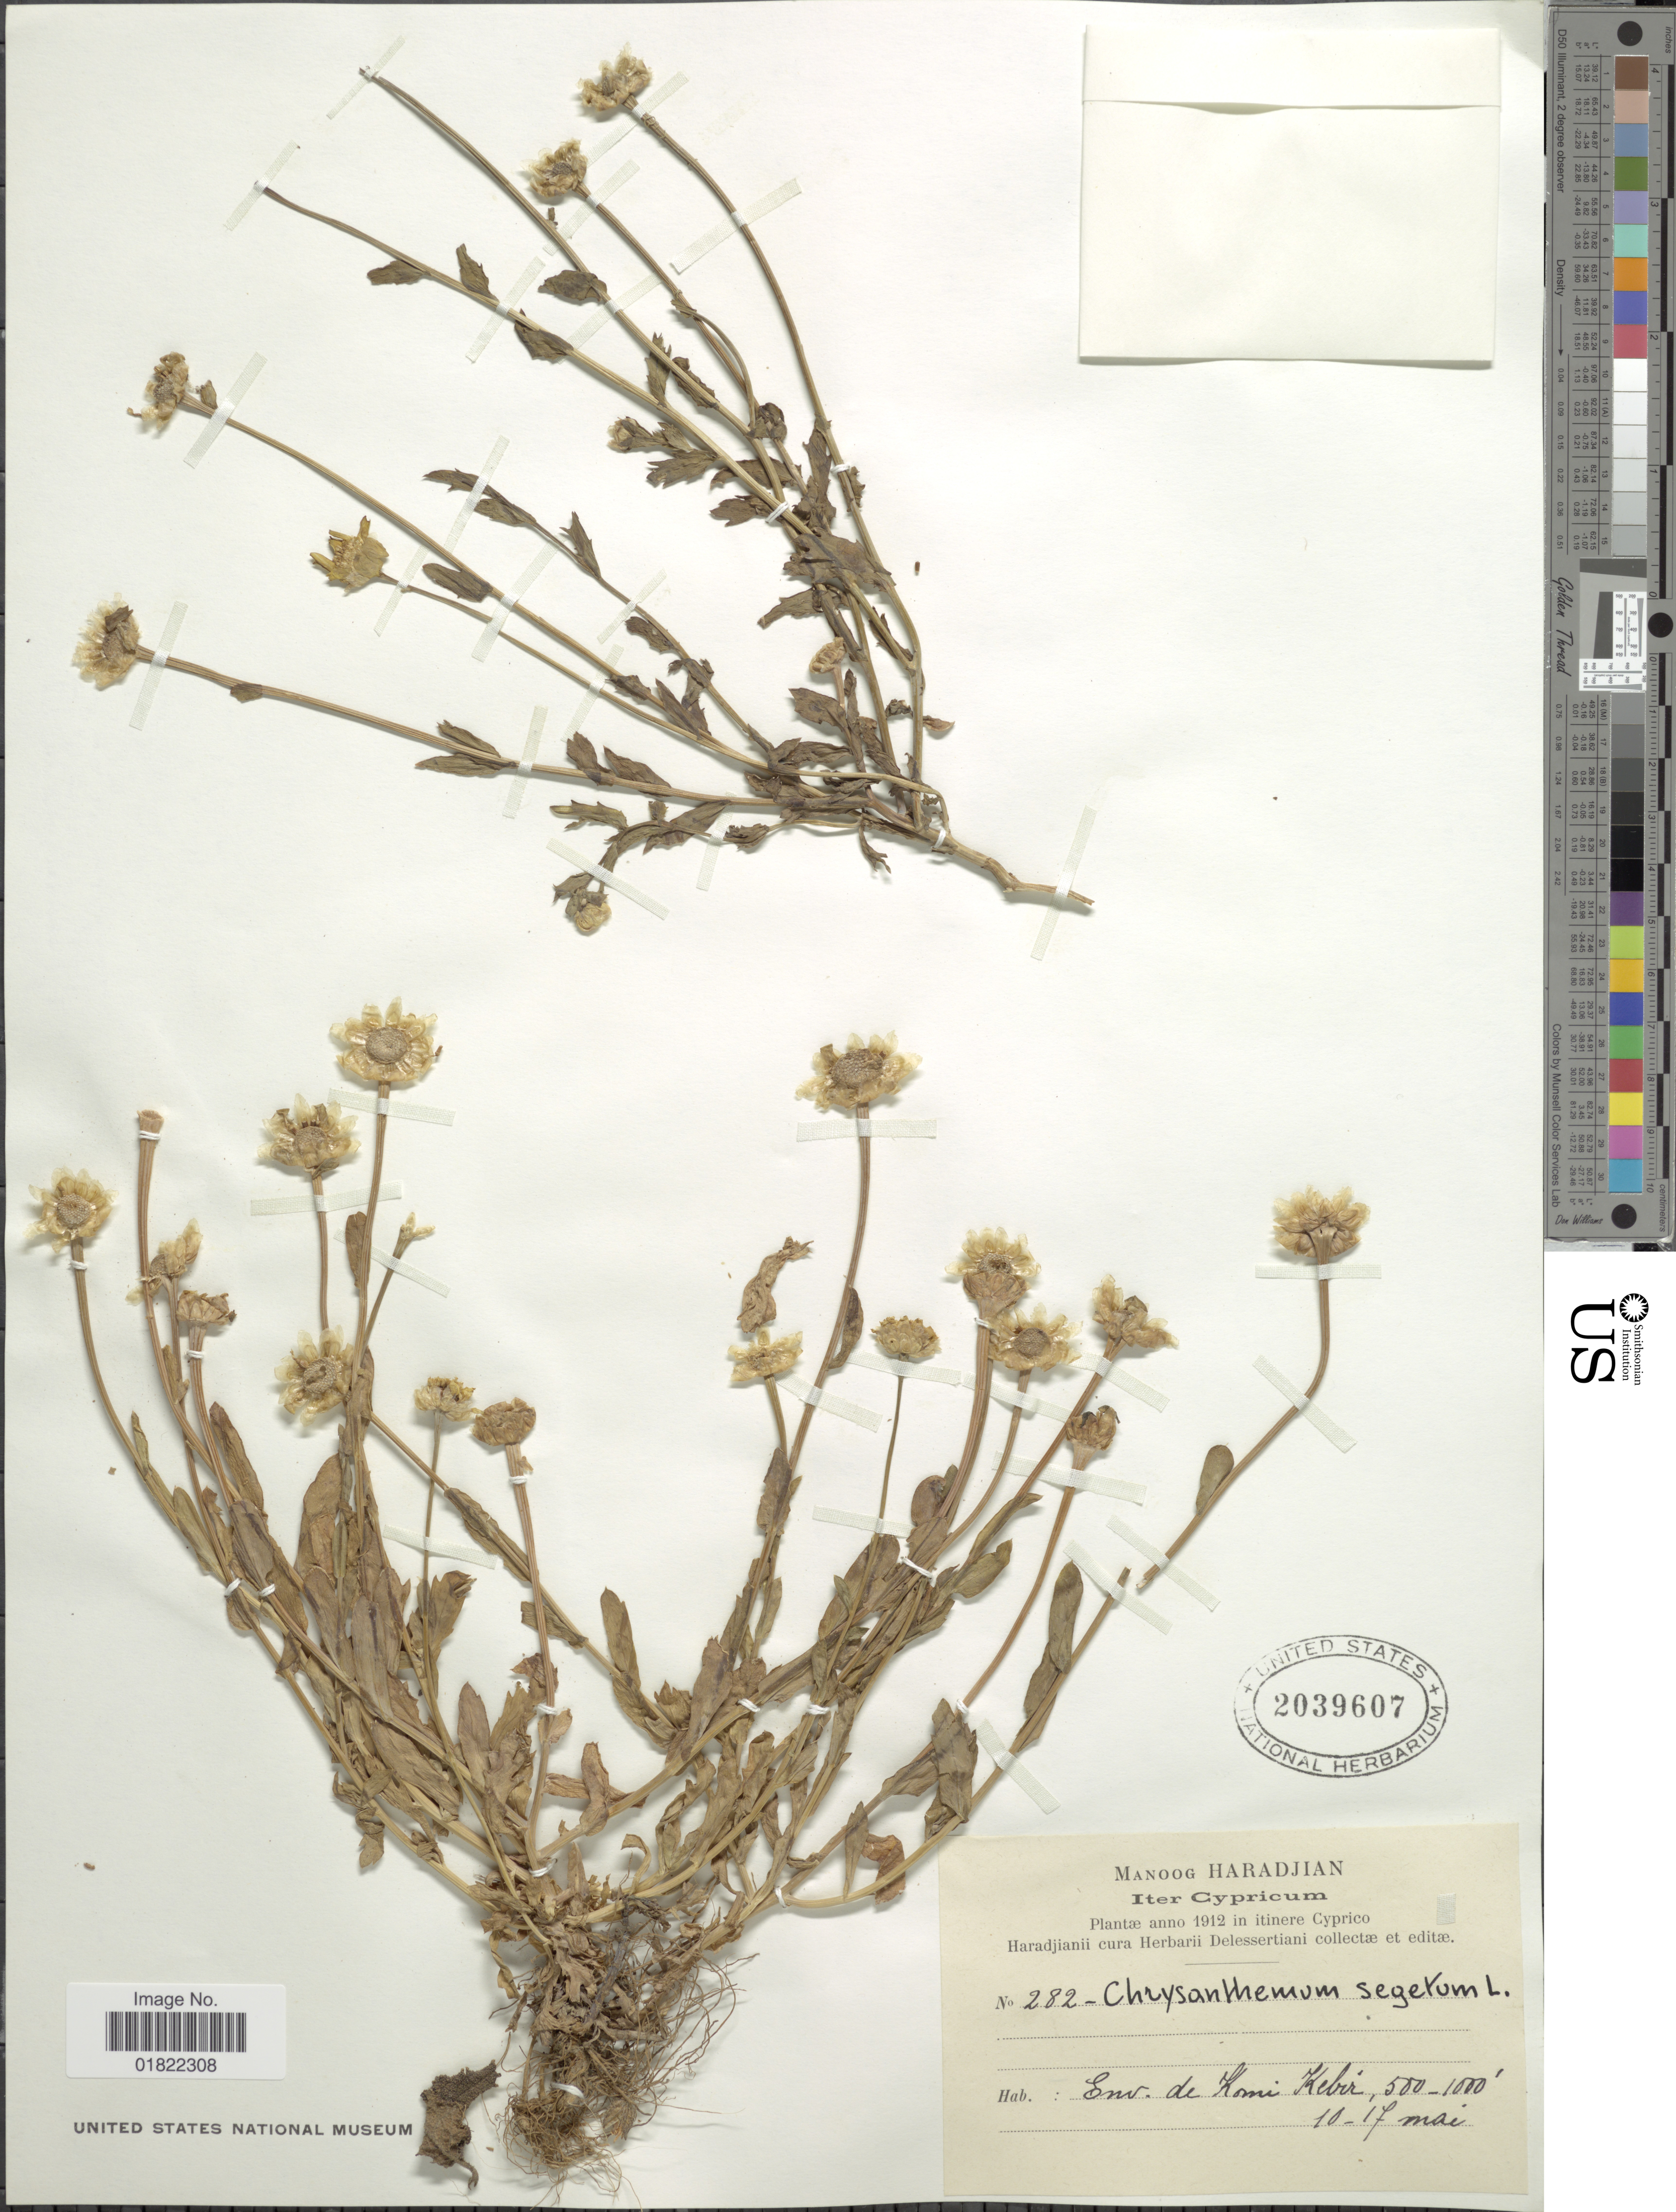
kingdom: Plantae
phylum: Tracheophyta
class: Magnoliopsida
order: Asterales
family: Asteraceae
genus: Chrysanthemum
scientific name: Chrysanthemum segetum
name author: L.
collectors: M. Haradjian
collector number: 282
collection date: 1912-05-10/1912-05-17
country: Cyprus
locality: Iter Cypricum, Env. de Komi Kebir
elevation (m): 152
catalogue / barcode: US 2039607